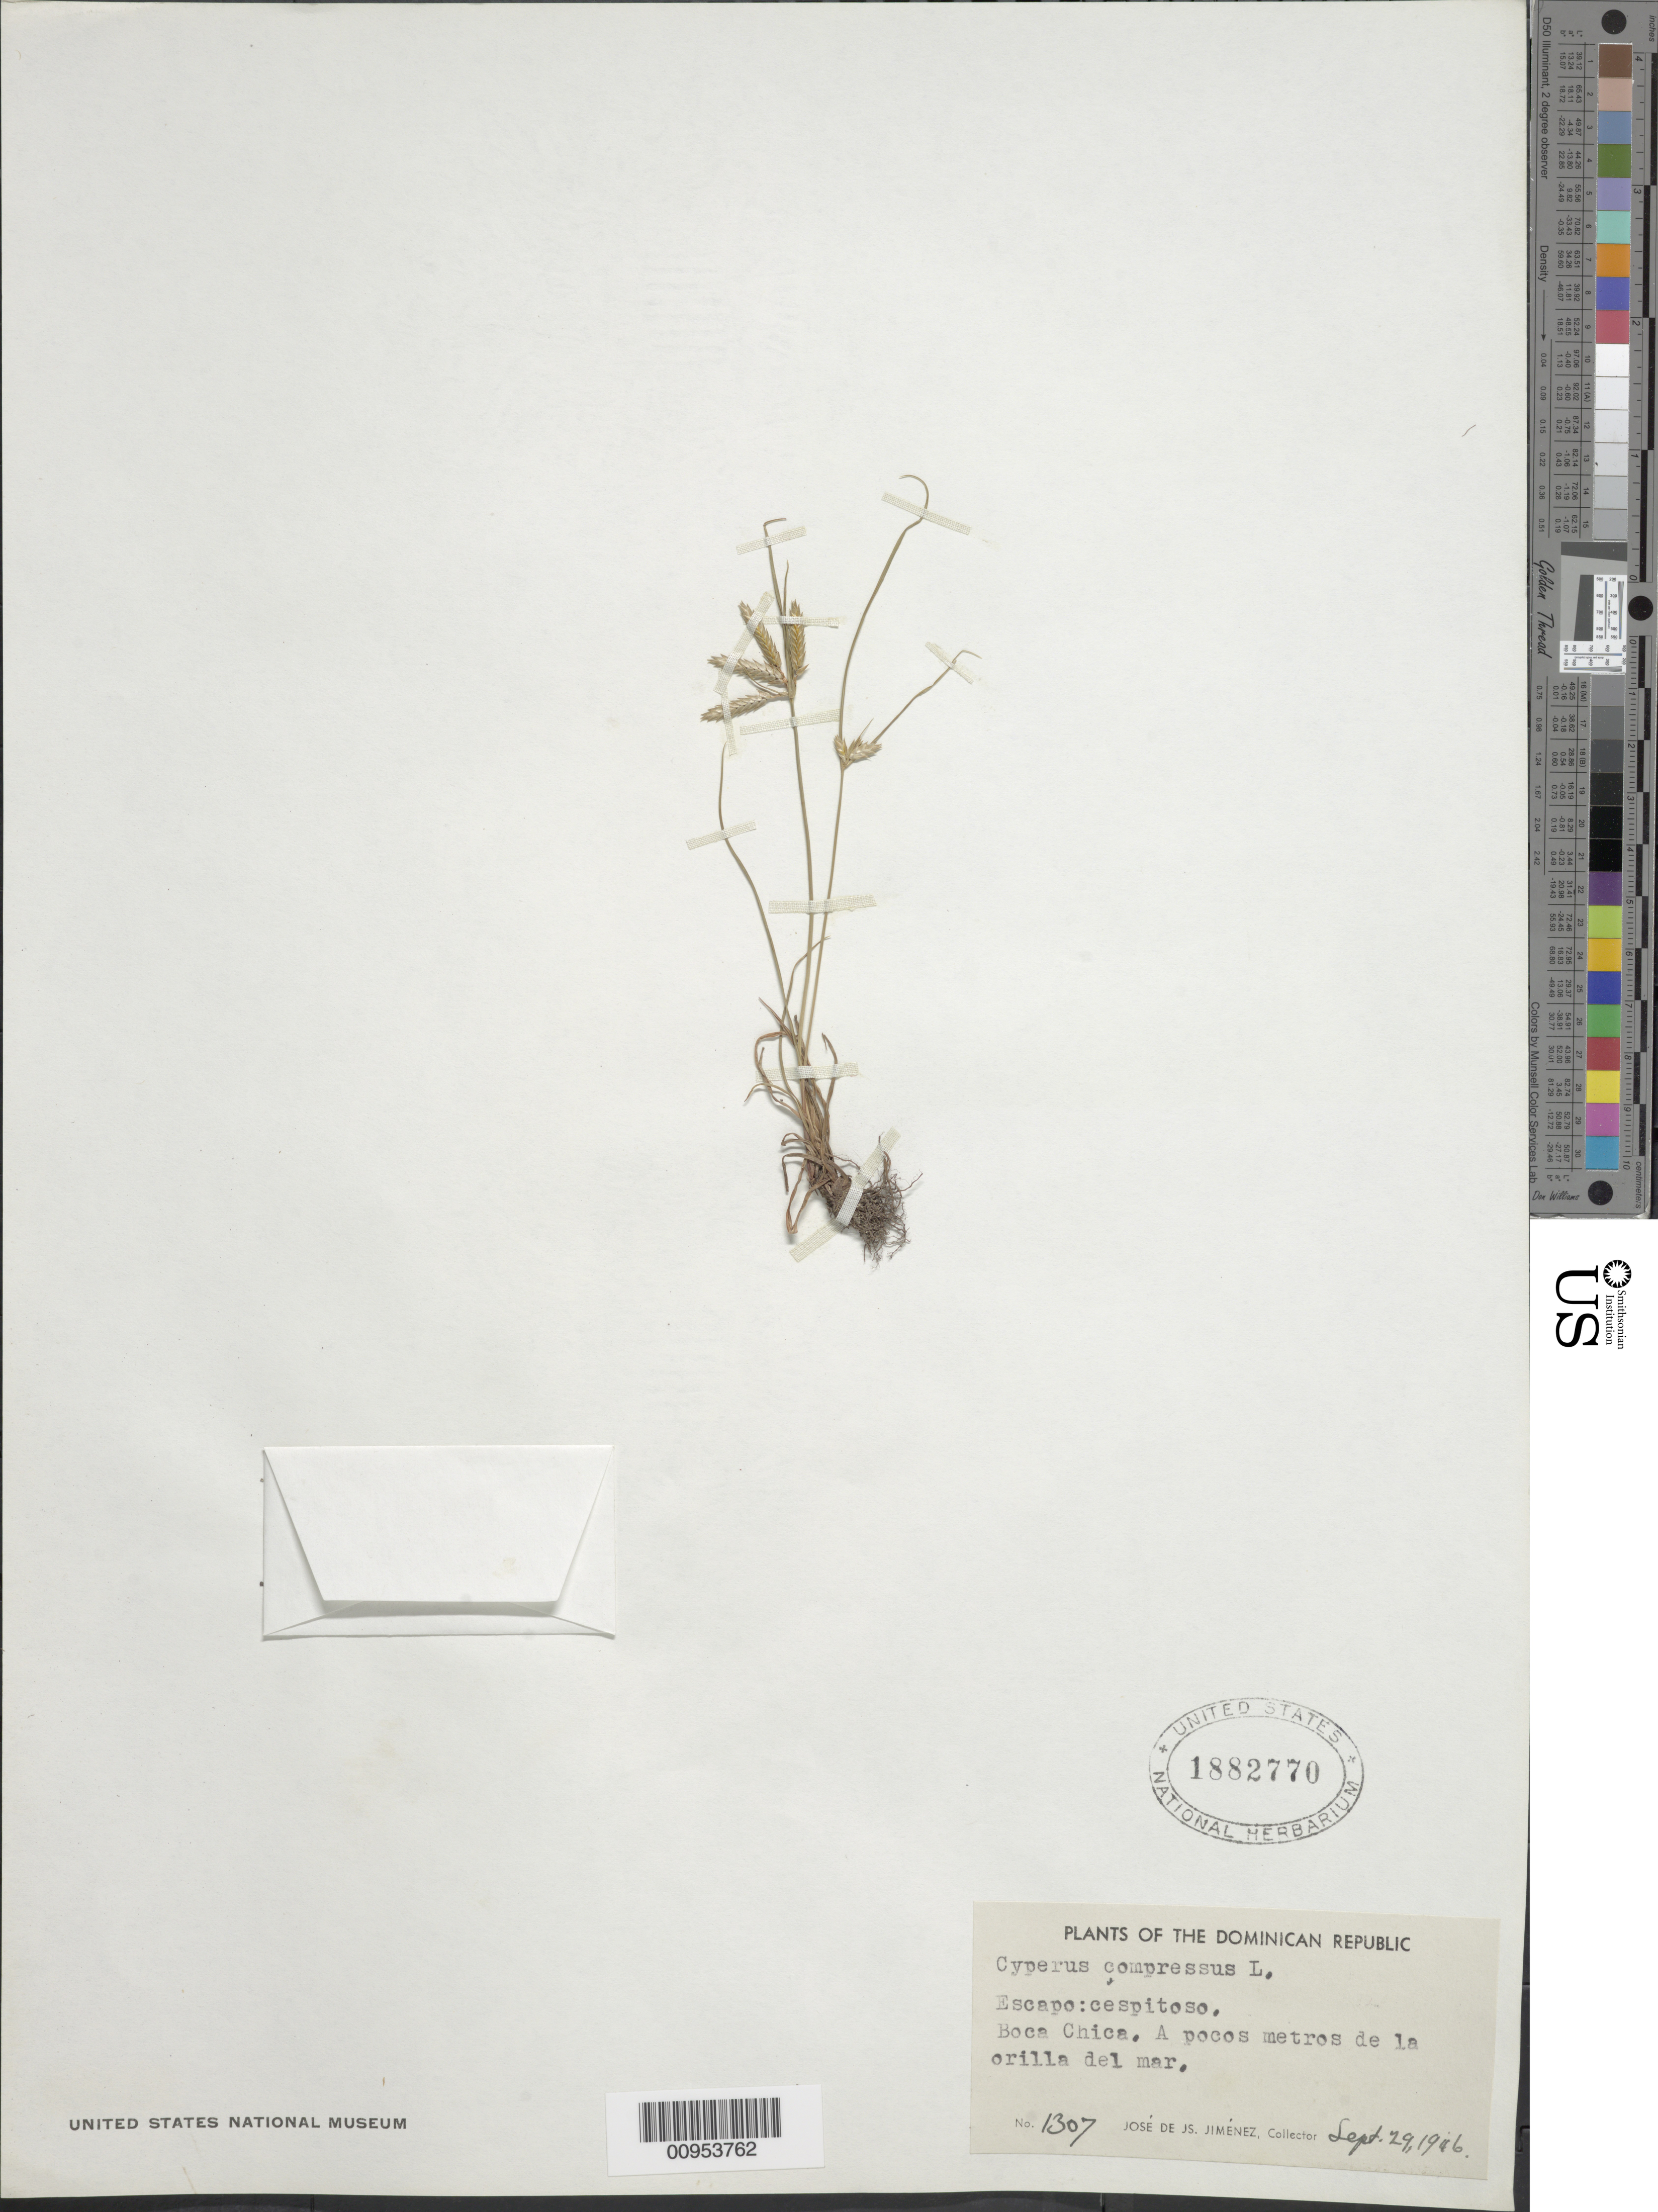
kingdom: Plantae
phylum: Tracheophyta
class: Liliopsida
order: Poales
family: Cyperaceae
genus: Cyperus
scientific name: Cyperus compressus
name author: L.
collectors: J. J. Jiménez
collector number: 1307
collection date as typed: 29 Sep 1946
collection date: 1946-09-29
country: Dominican Republic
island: Hispaniola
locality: Boca Chica, a pocos metros de la orilla del mar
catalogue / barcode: US 1882770